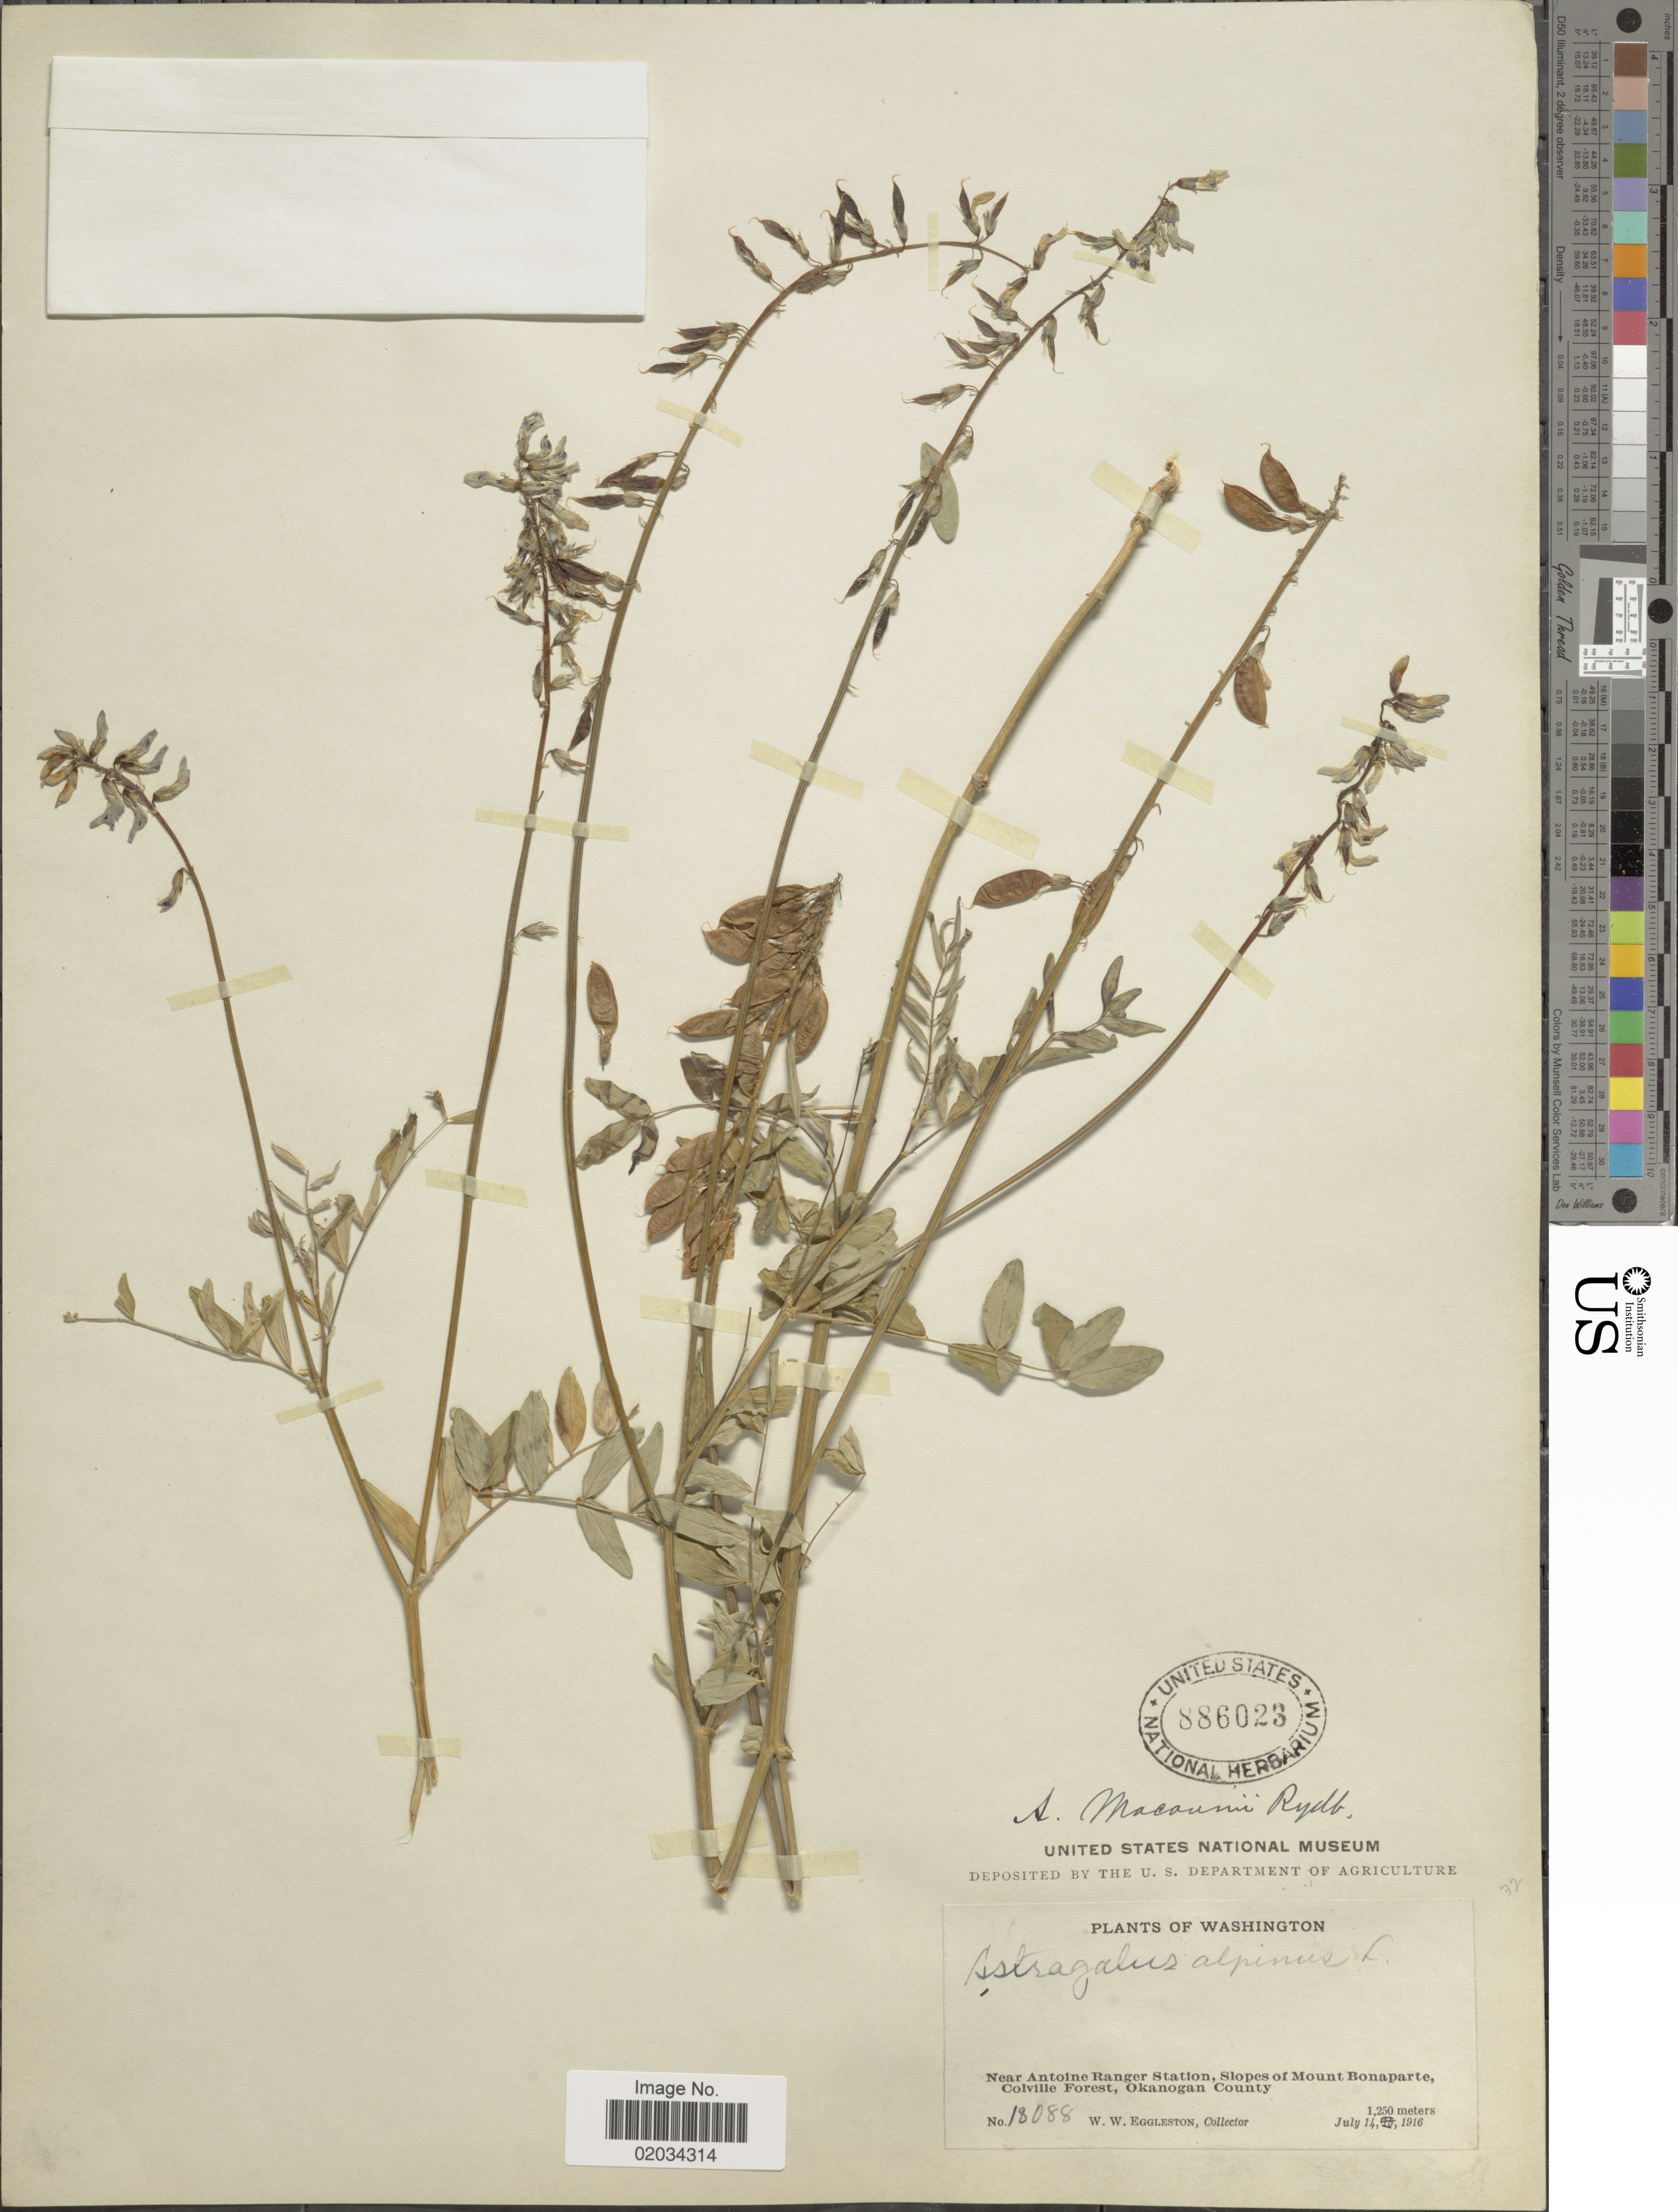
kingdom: Plantae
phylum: Tracheophyta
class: Magnoliopsida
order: Fabales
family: Fabaceae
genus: Astragalus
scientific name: Astragalus robbinsii var. minor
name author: (Hook.) Barneby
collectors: W. W. Eggleston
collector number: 13088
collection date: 1916-07-14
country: United States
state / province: Washington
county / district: Okanogan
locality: Near Antoine Ranger Station, slopes of Mount Bonaparte, Colville Forest, Okanogan County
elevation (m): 1250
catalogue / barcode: US 886023